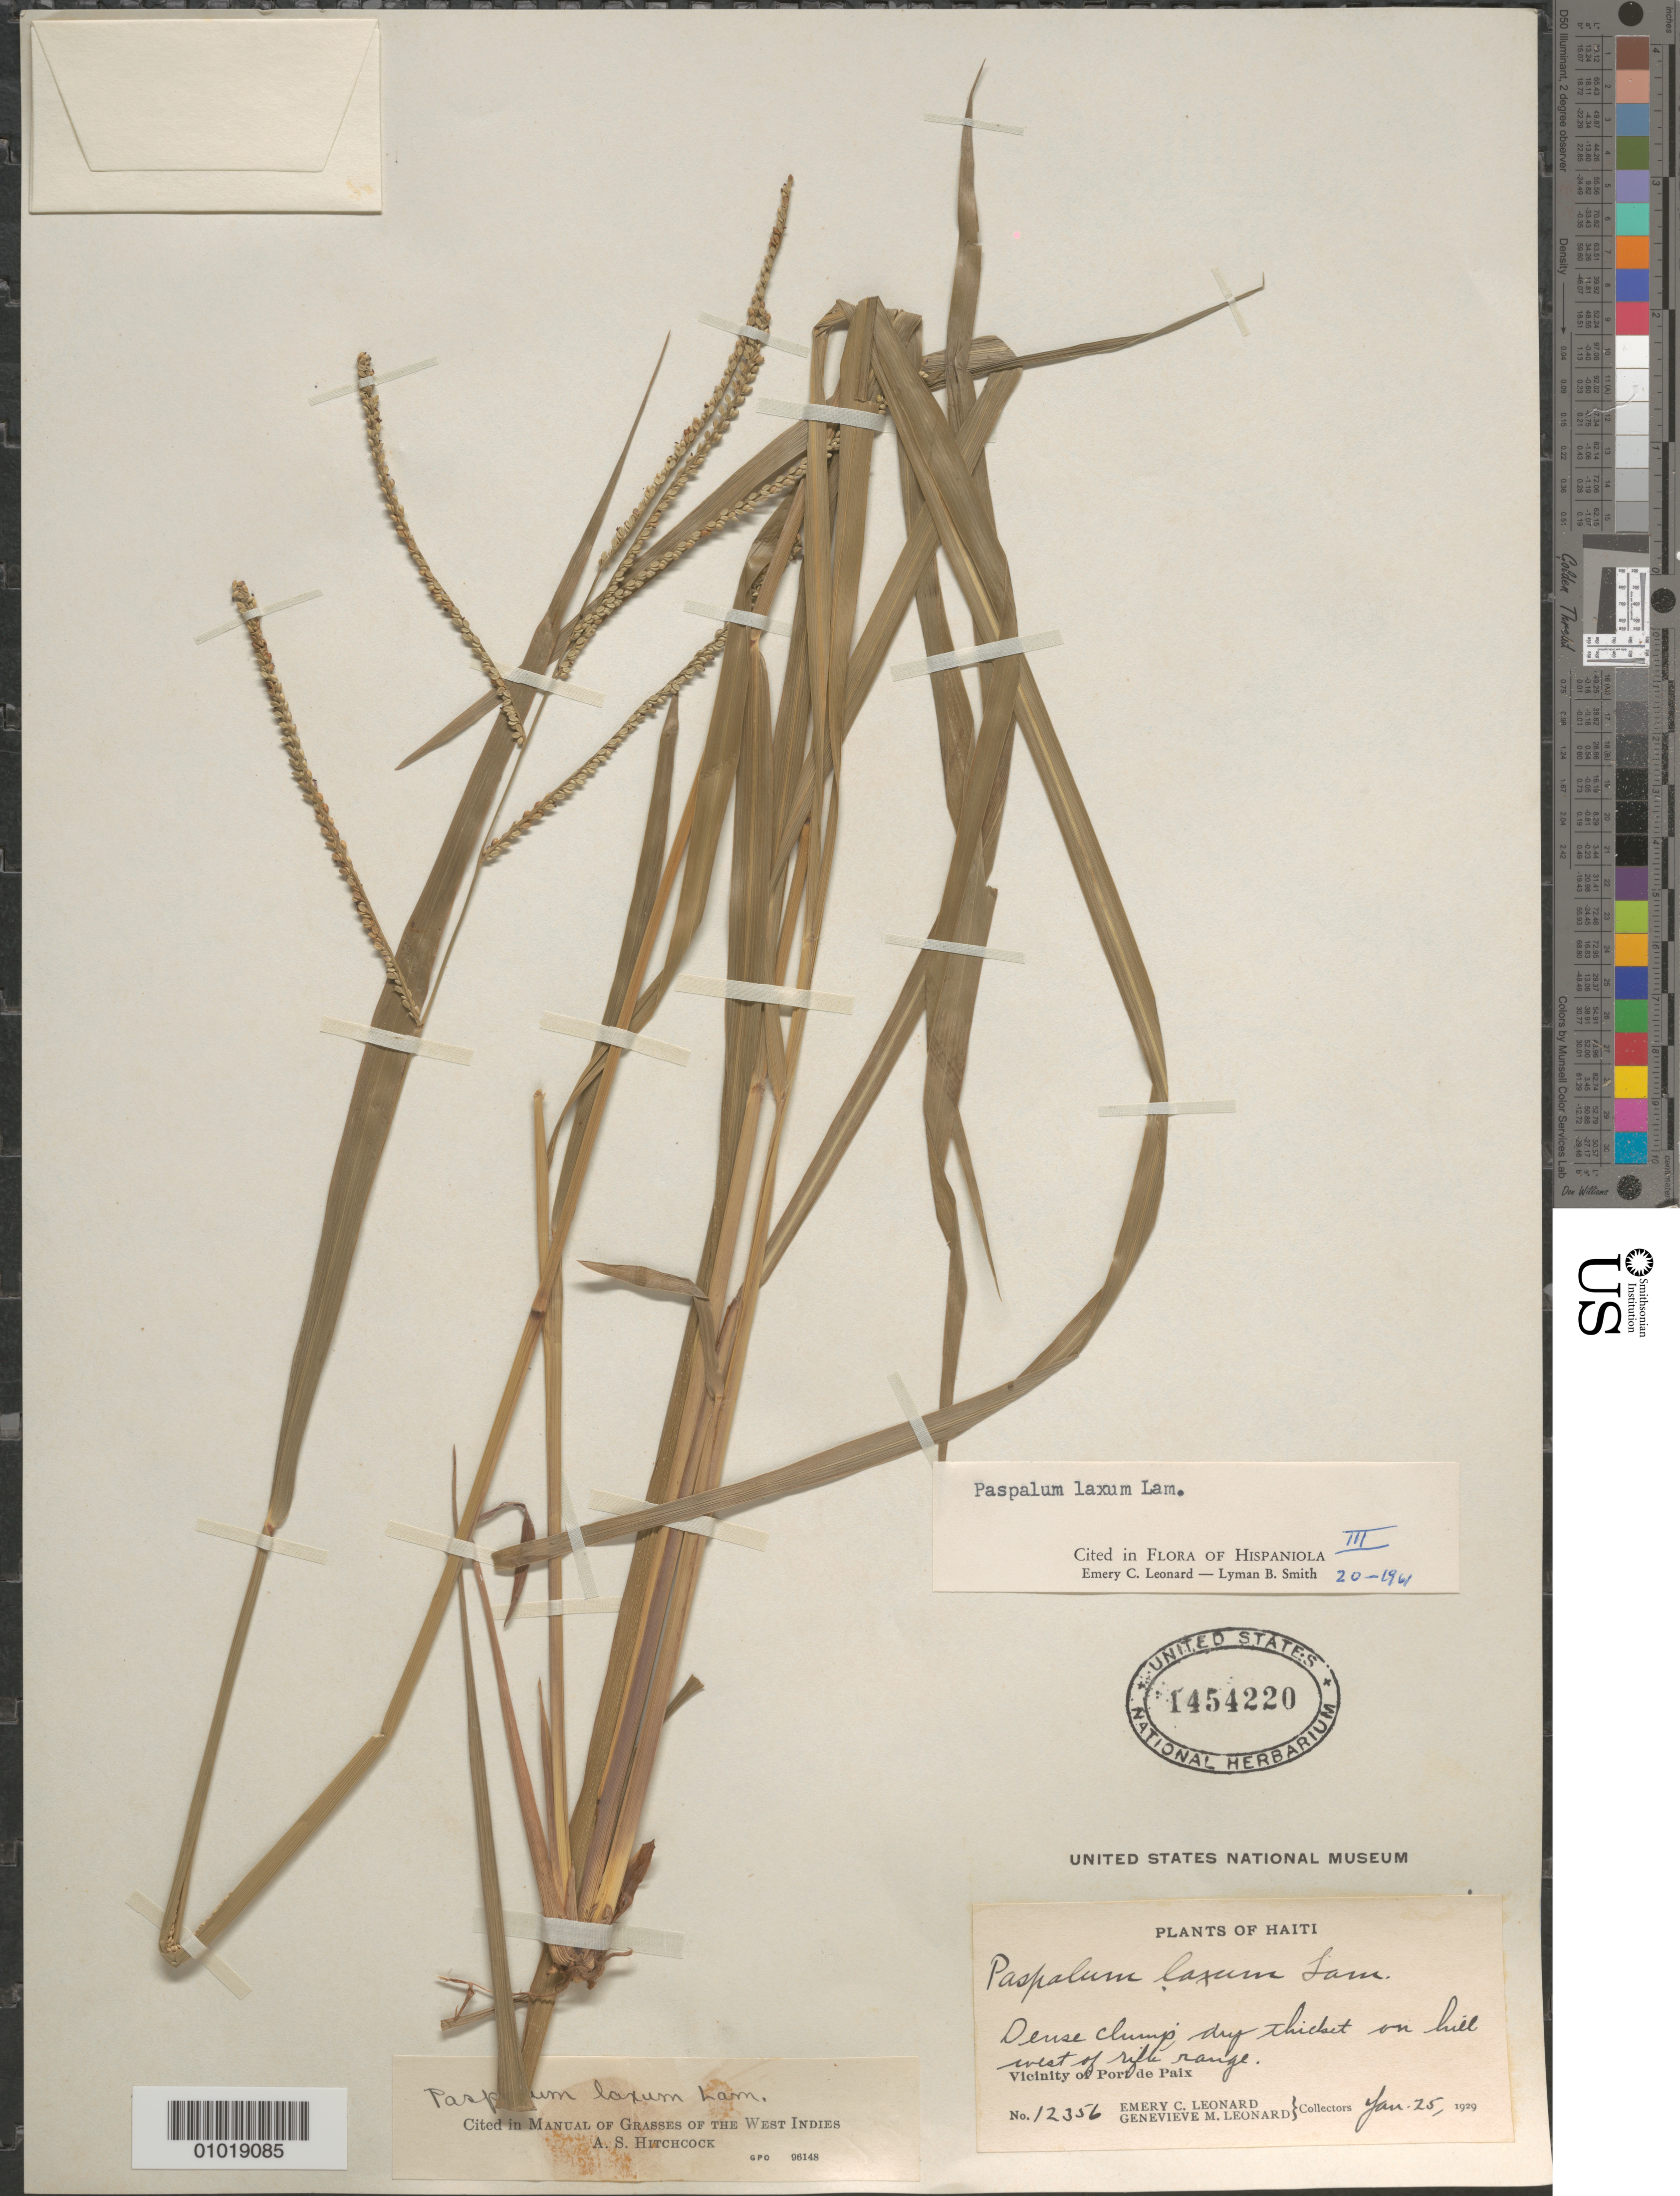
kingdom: Plantae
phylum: Tracheophyta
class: Liliopsida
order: Poales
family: Poaceae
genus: Paspalum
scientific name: Paspalum laxum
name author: Lam.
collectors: E. C. Leonard & G. M. Leonard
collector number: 12356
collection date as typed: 25 Jan 1929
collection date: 1929-01-25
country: Haiti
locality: Vicinity of Port de Paix, on hill E of rifle range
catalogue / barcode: US 1454220